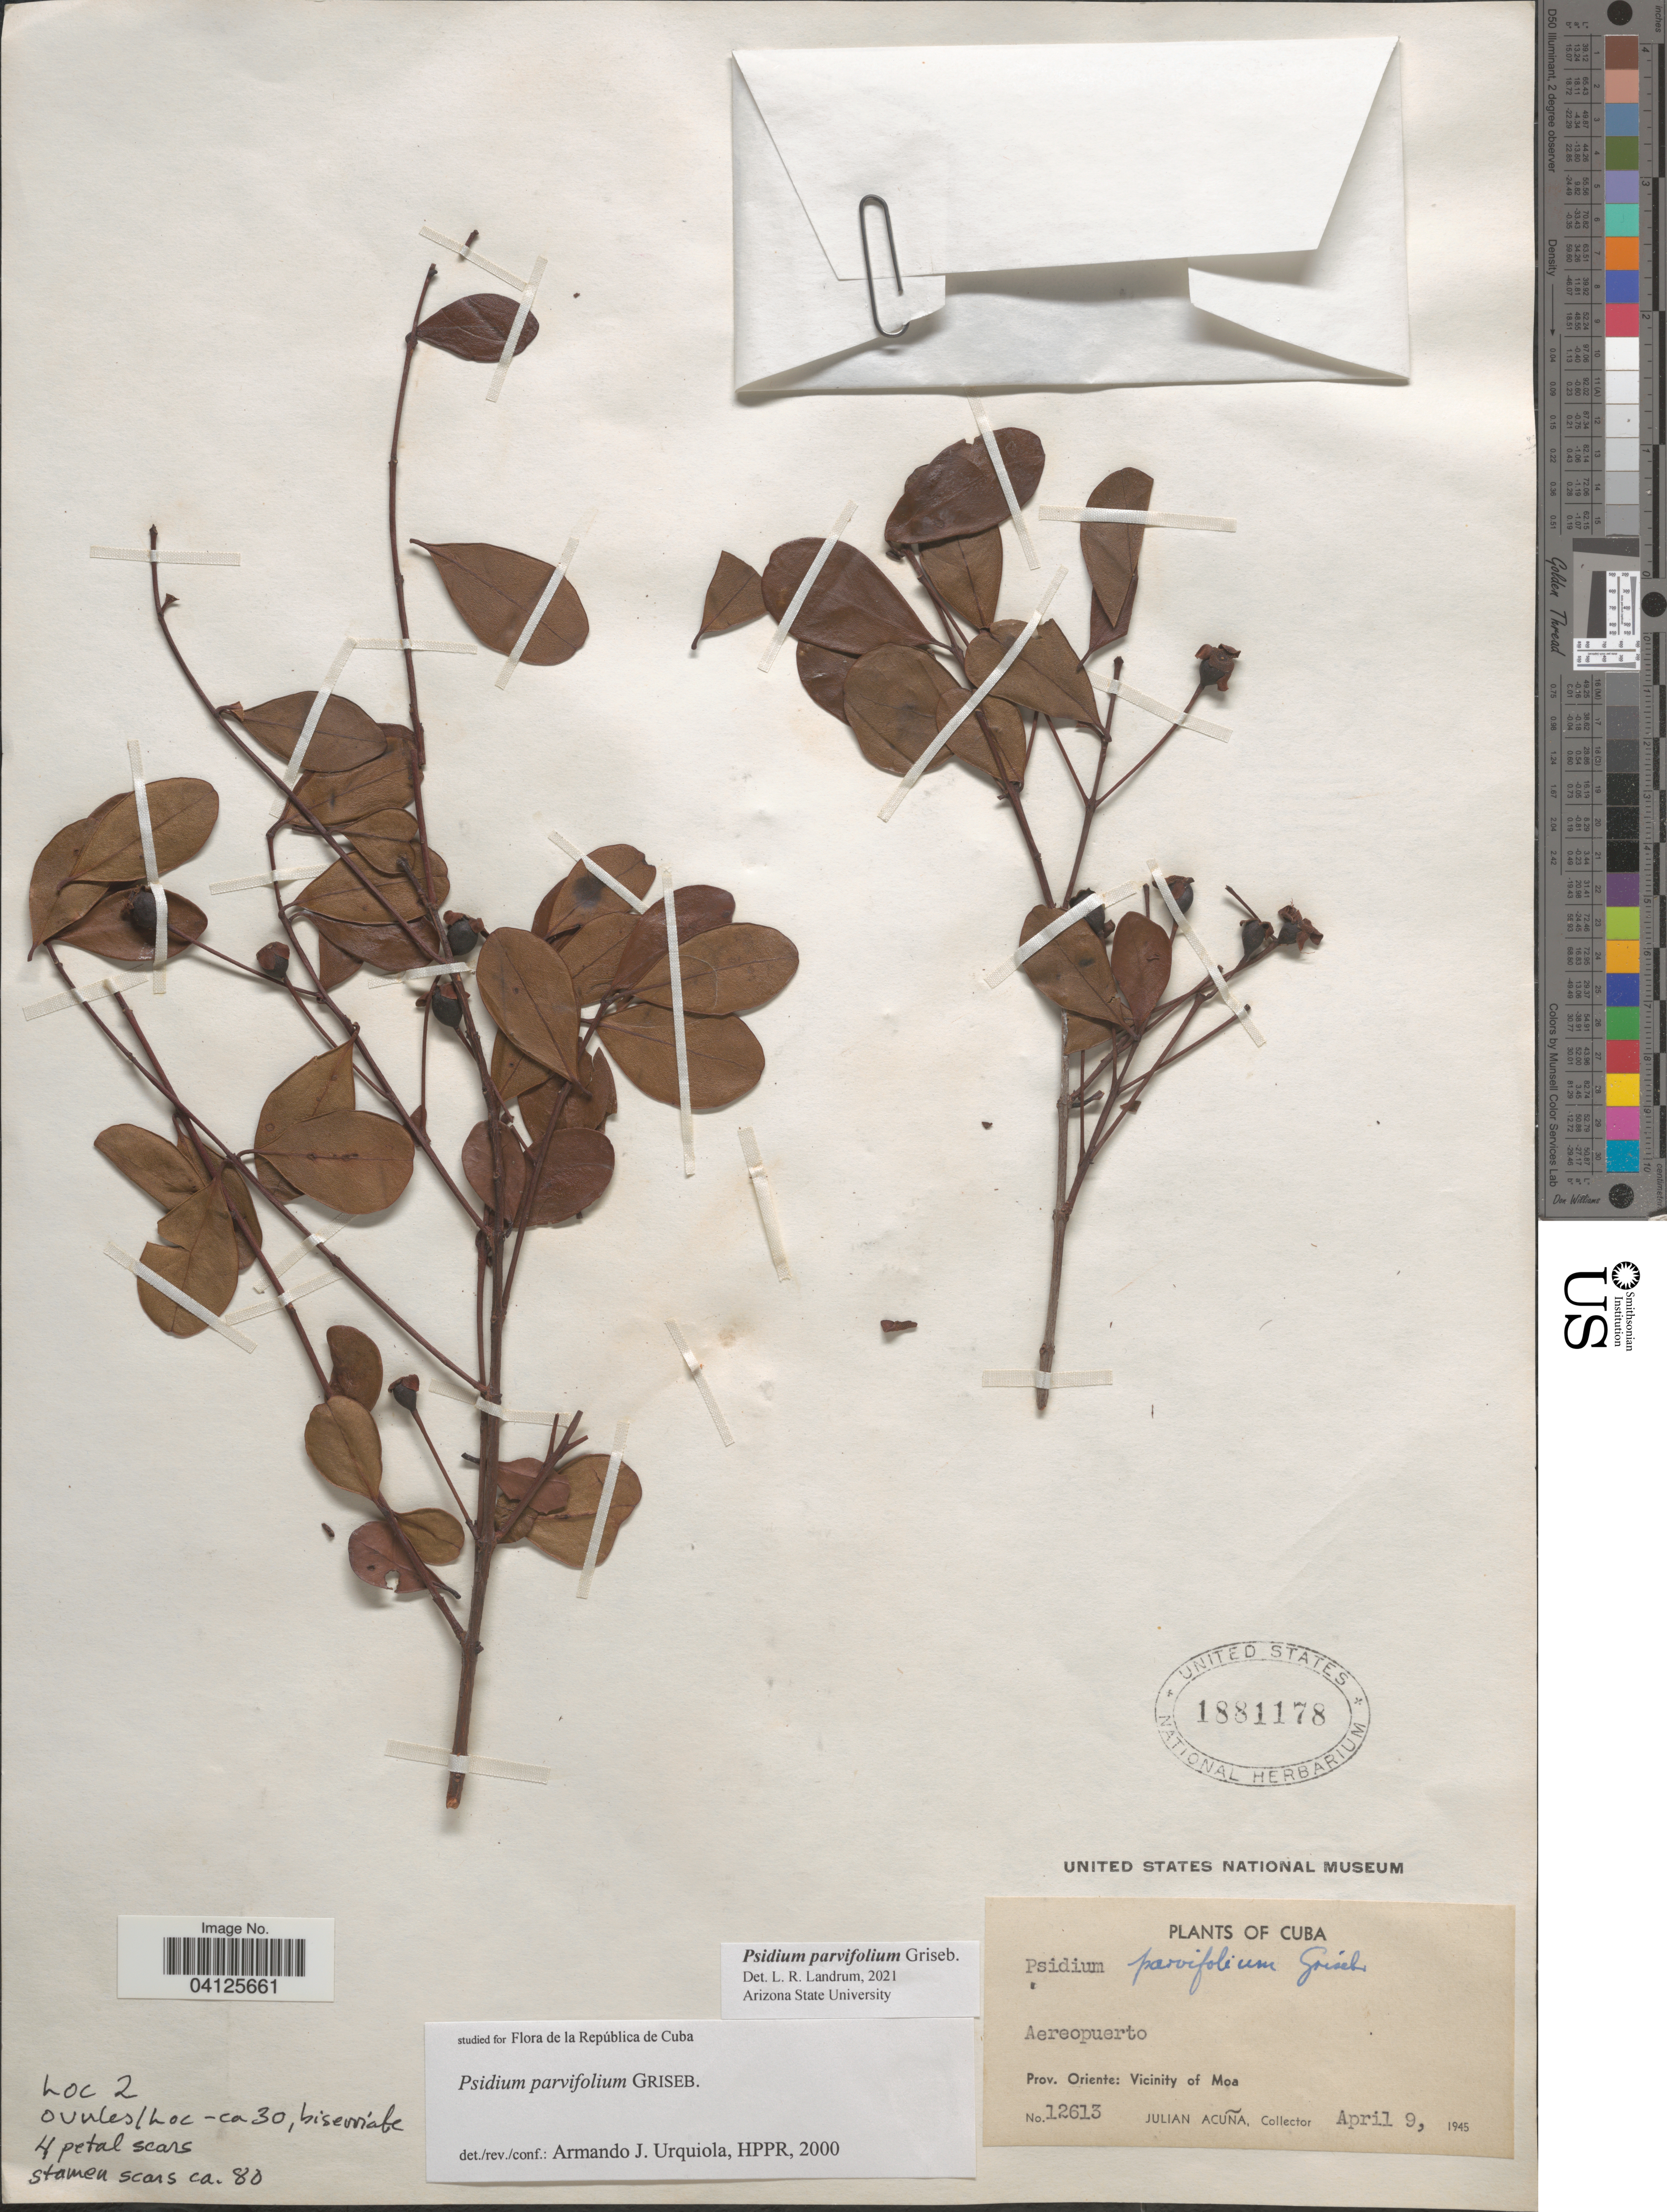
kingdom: Plantae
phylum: Tracheophyta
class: Magnoliopsida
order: Myrtales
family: Myrtaceae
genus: Psidium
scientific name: Psidium parvifolium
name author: Griseb.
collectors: R. Acuña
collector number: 12613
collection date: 1945-04-09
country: Cuba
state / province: Oriente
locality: Aereopuerto. Vicinity of Moa.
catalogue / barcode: US 1881178